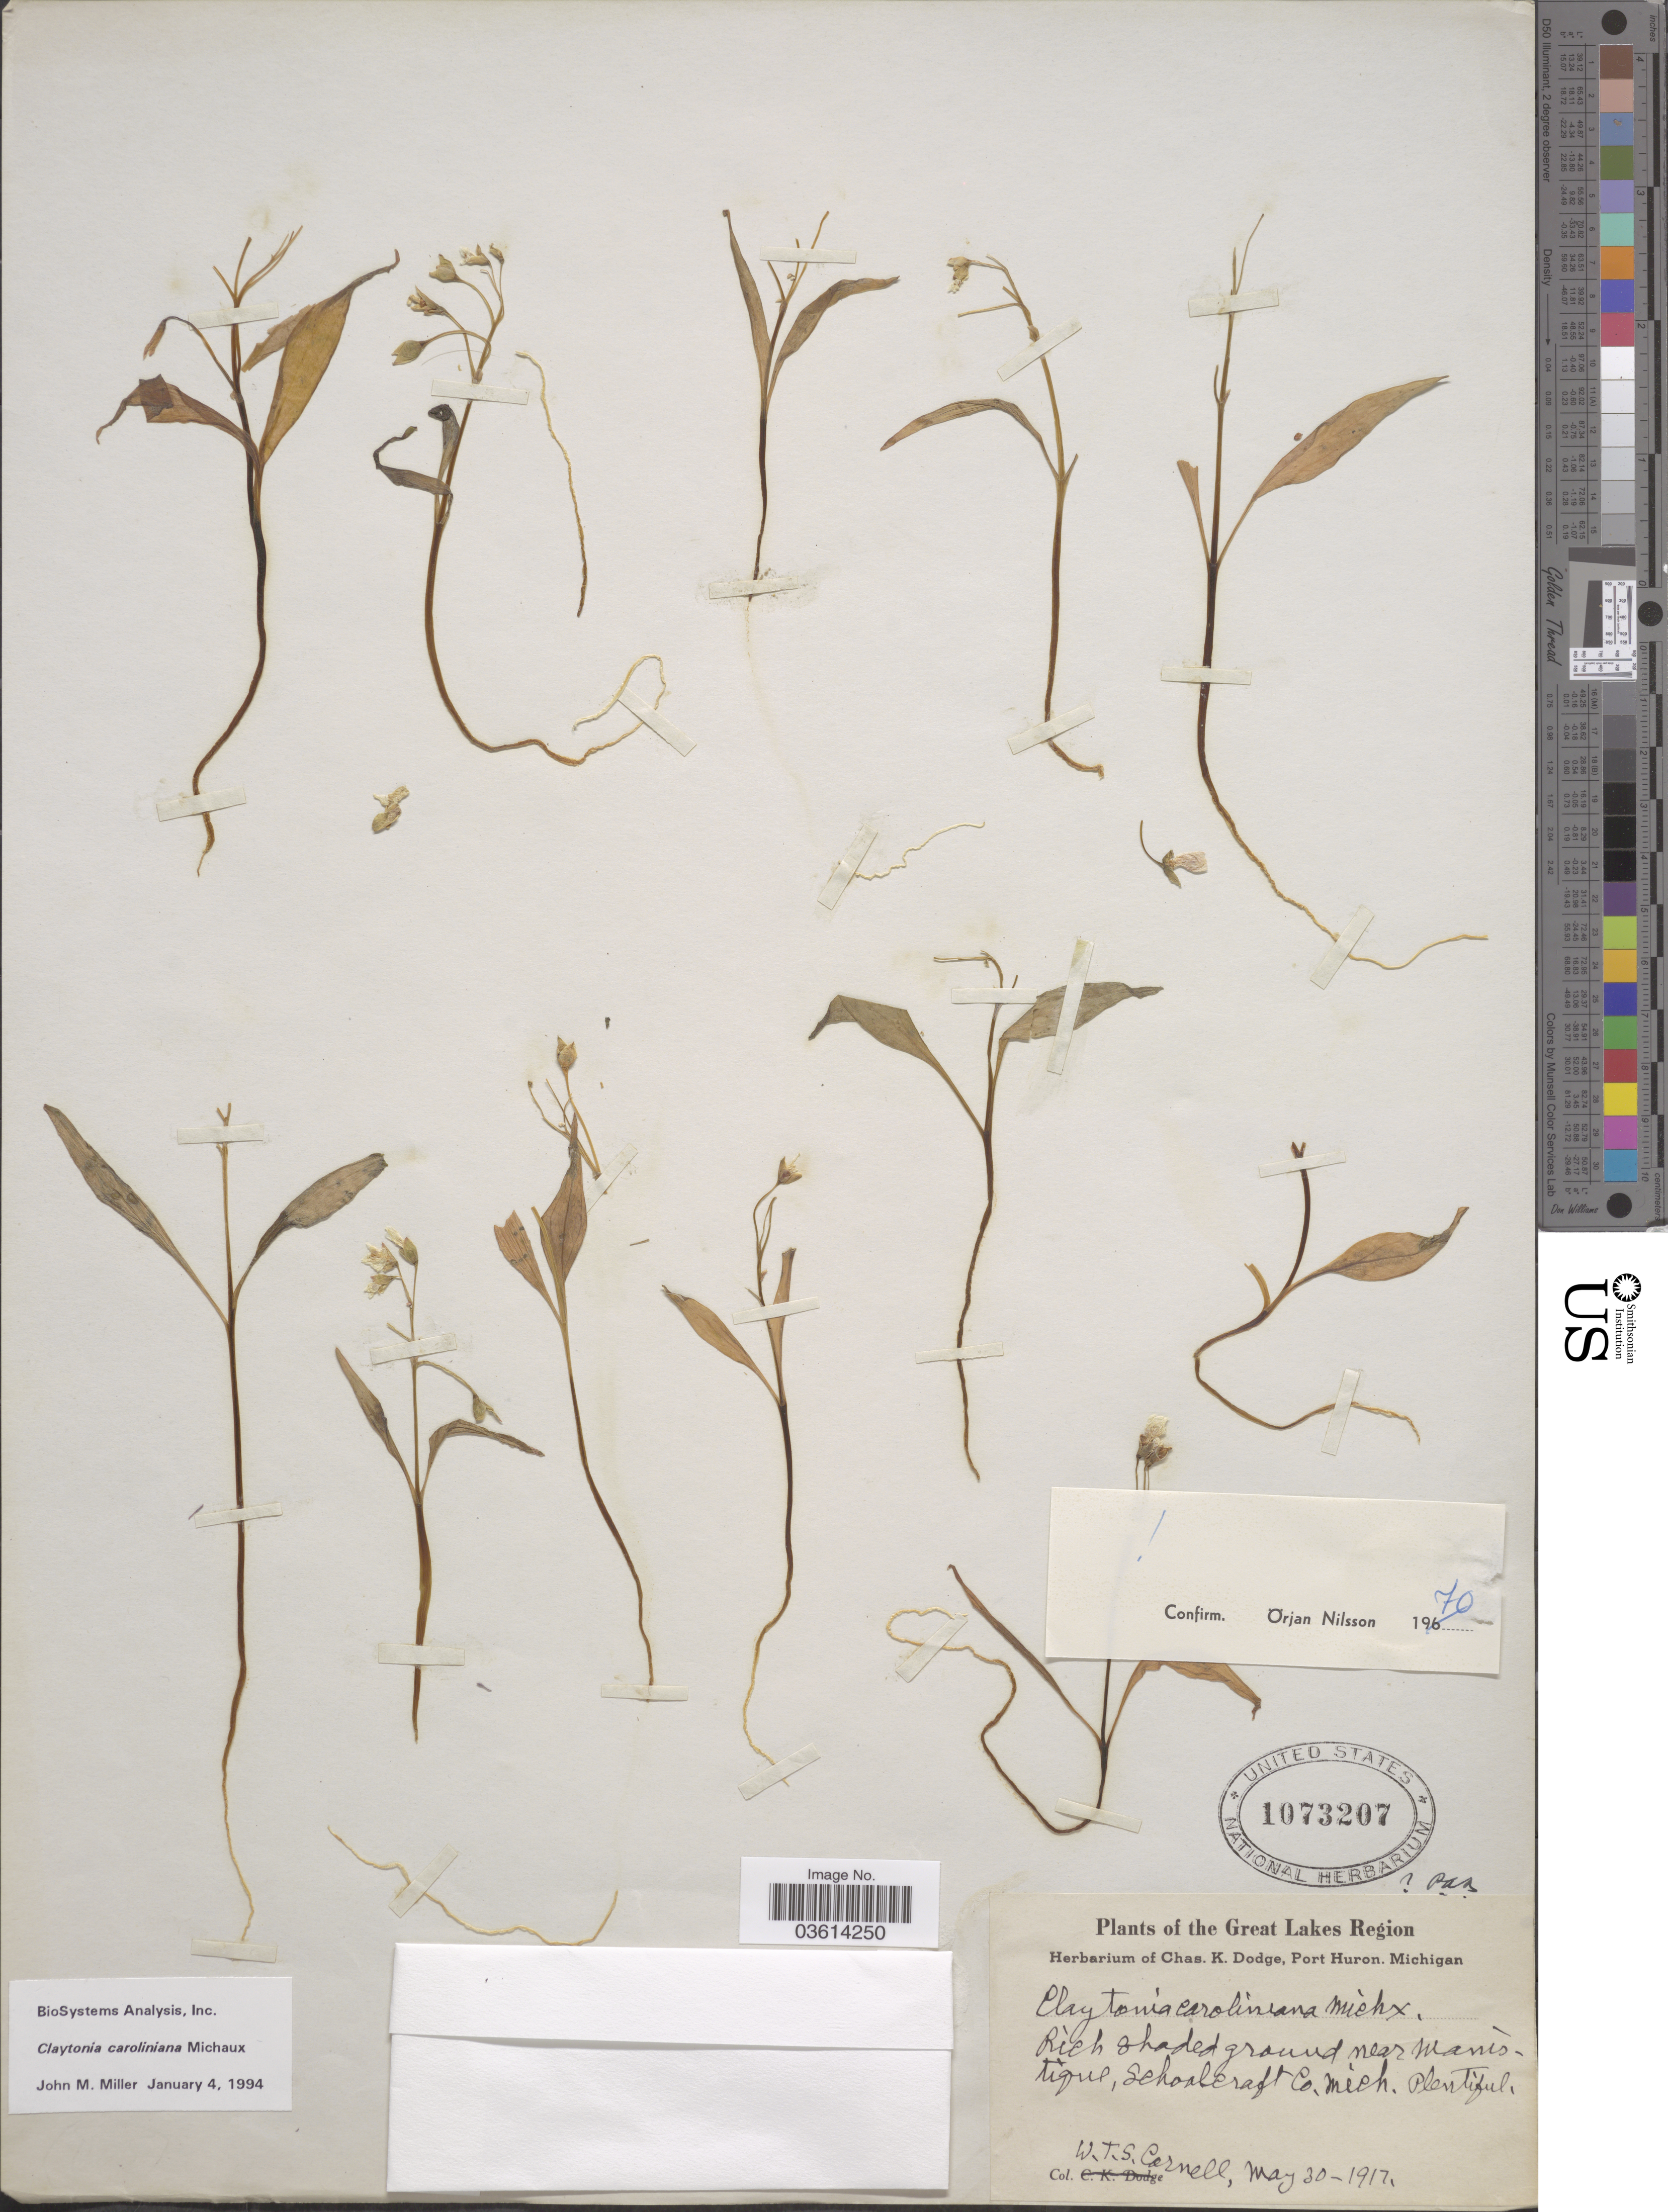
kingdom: Plantae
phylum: Tracheophyta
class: Magnoliopsida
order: Caryophyllales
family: Montiaceae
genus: Claytonia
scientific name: Claytonia caroliniana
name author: Michx.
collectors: W. Cornell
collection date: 1917-05-30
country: United States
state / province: Michigan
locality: The Great Lakes Region. Rich shaded ground near Manistique, Schoolcraft Co.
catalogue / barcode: US 1073207